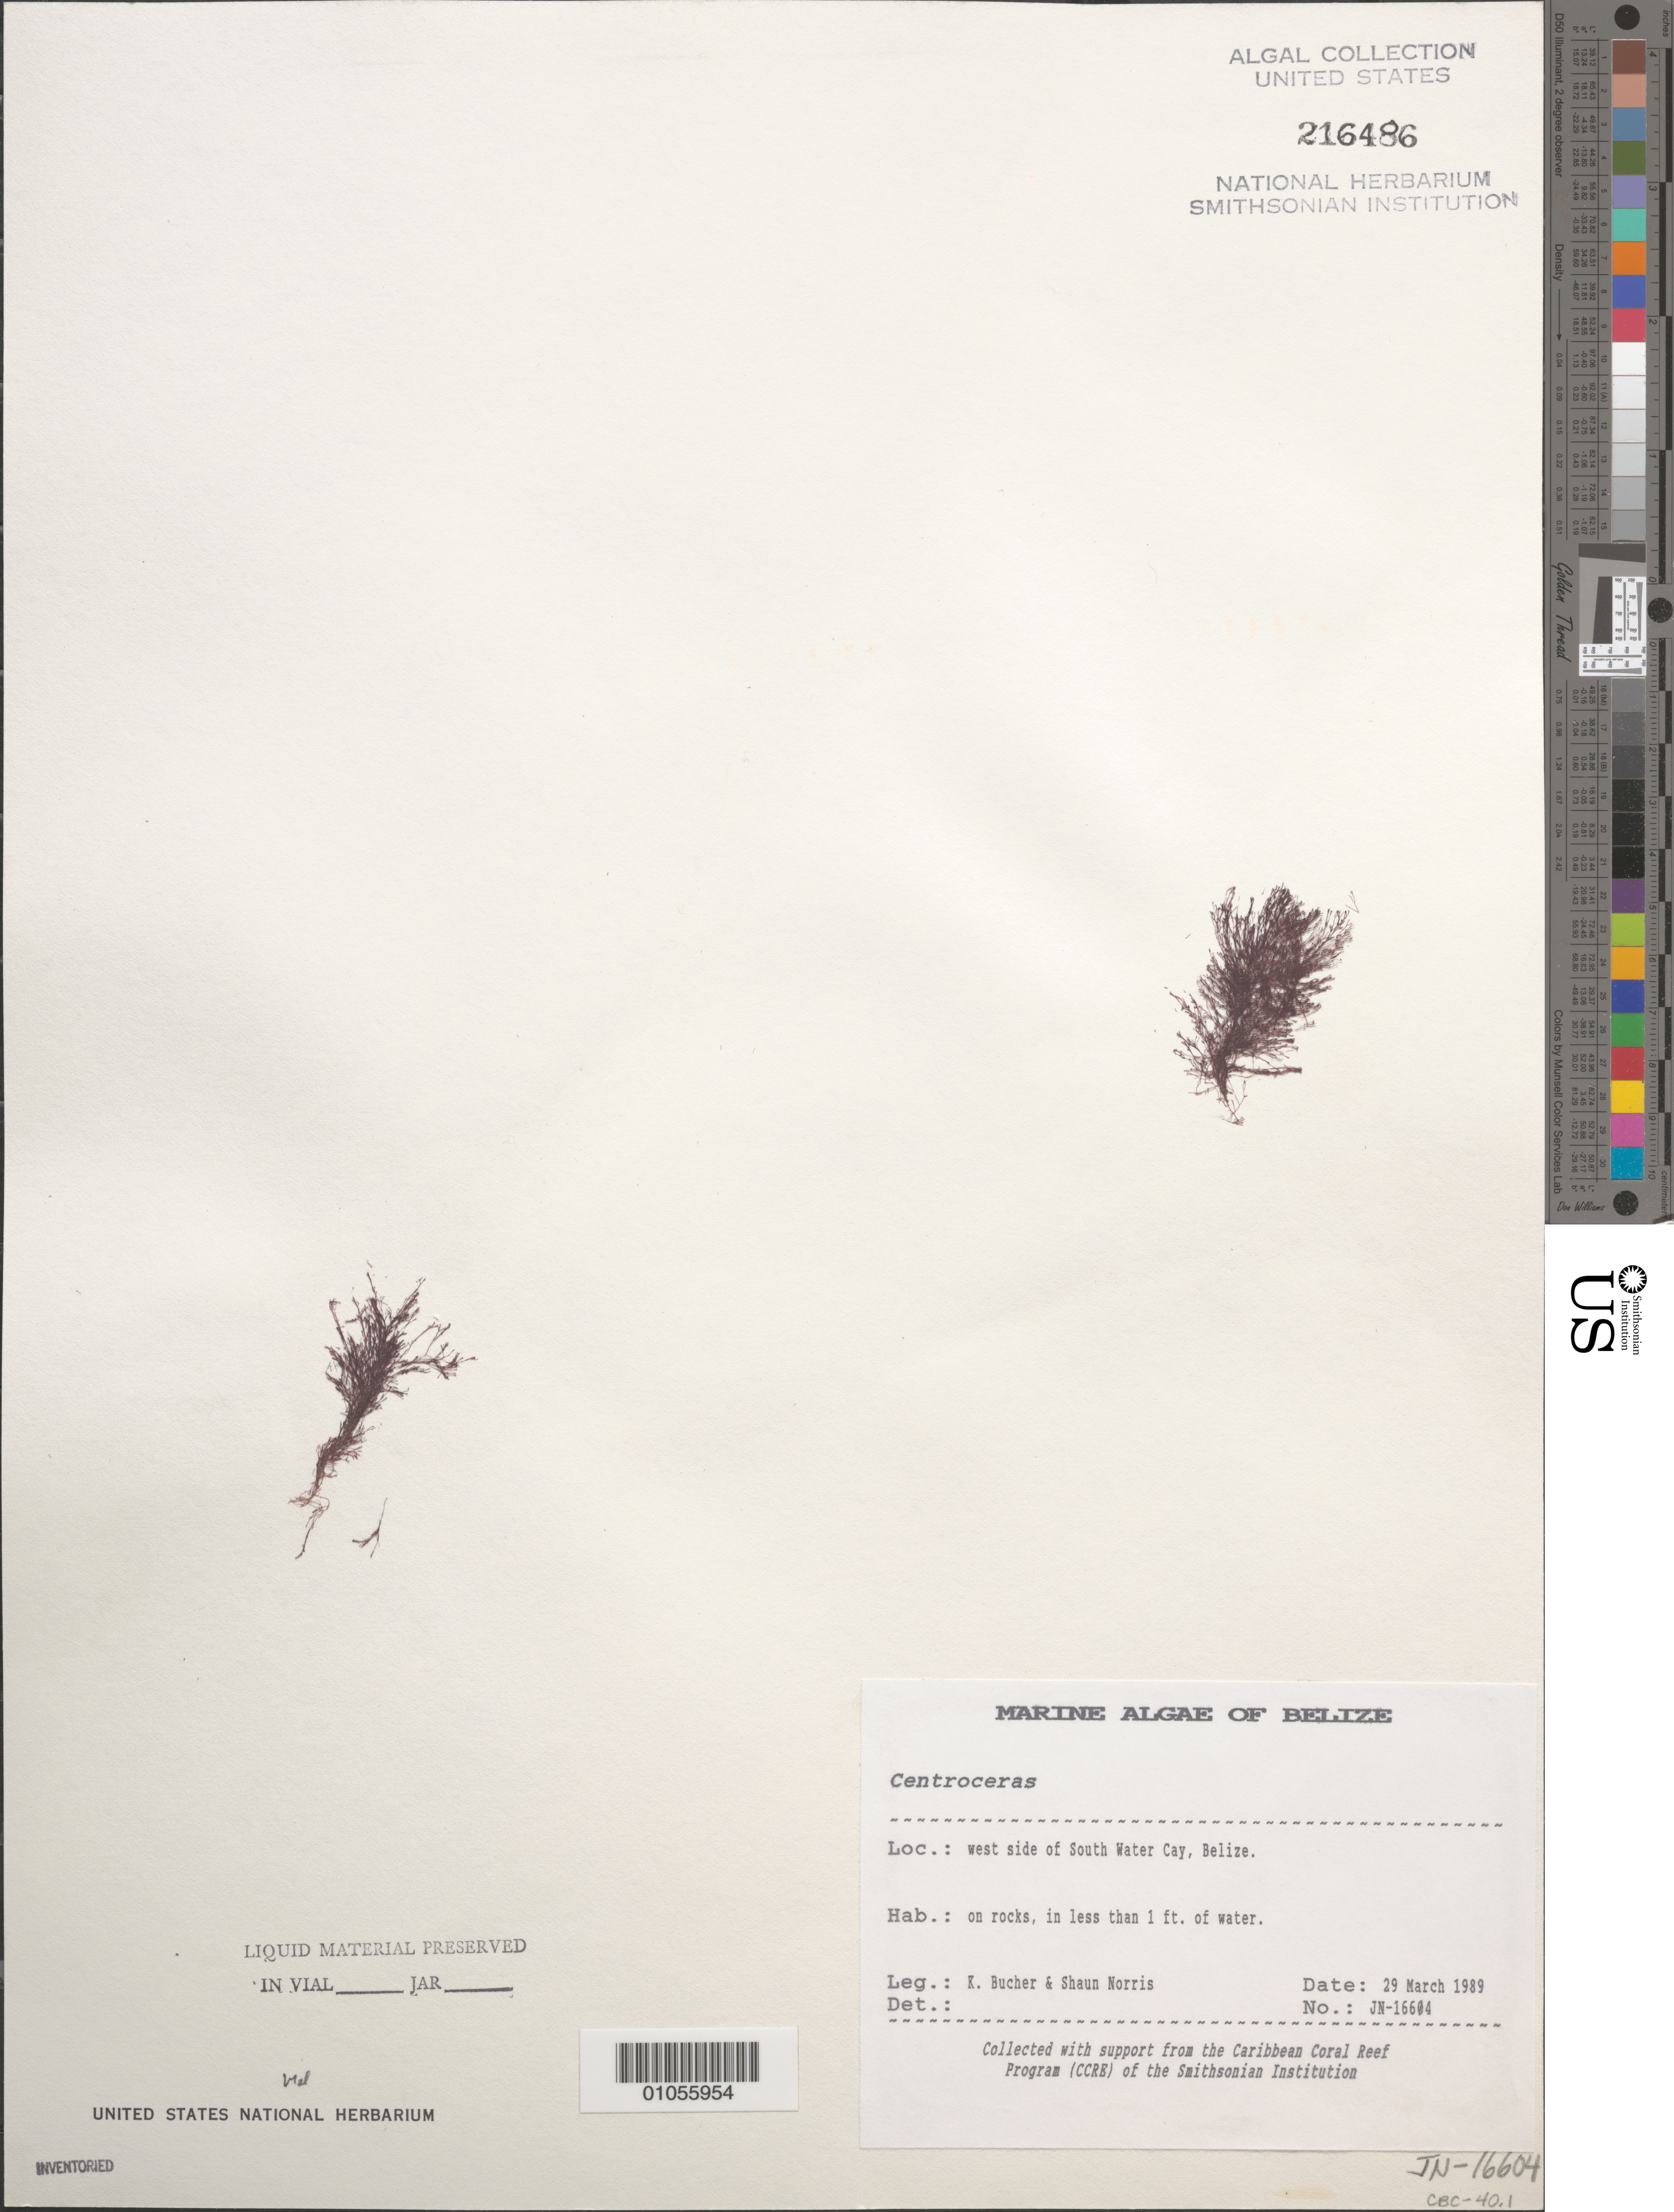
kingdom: Plantae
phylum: Rhodophyta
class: Florideophyceae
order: Ceramiales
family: Ceramiaceae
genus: Centroceras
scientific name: Centroceras sp.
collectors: K. E. Bucher & S. Norris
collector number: JN-16604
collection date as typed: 29 Mar 1989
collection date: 1989-03-29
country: Belize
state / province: Stann Creek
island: South Water Cay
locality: West side of cay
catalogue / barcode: US 216486